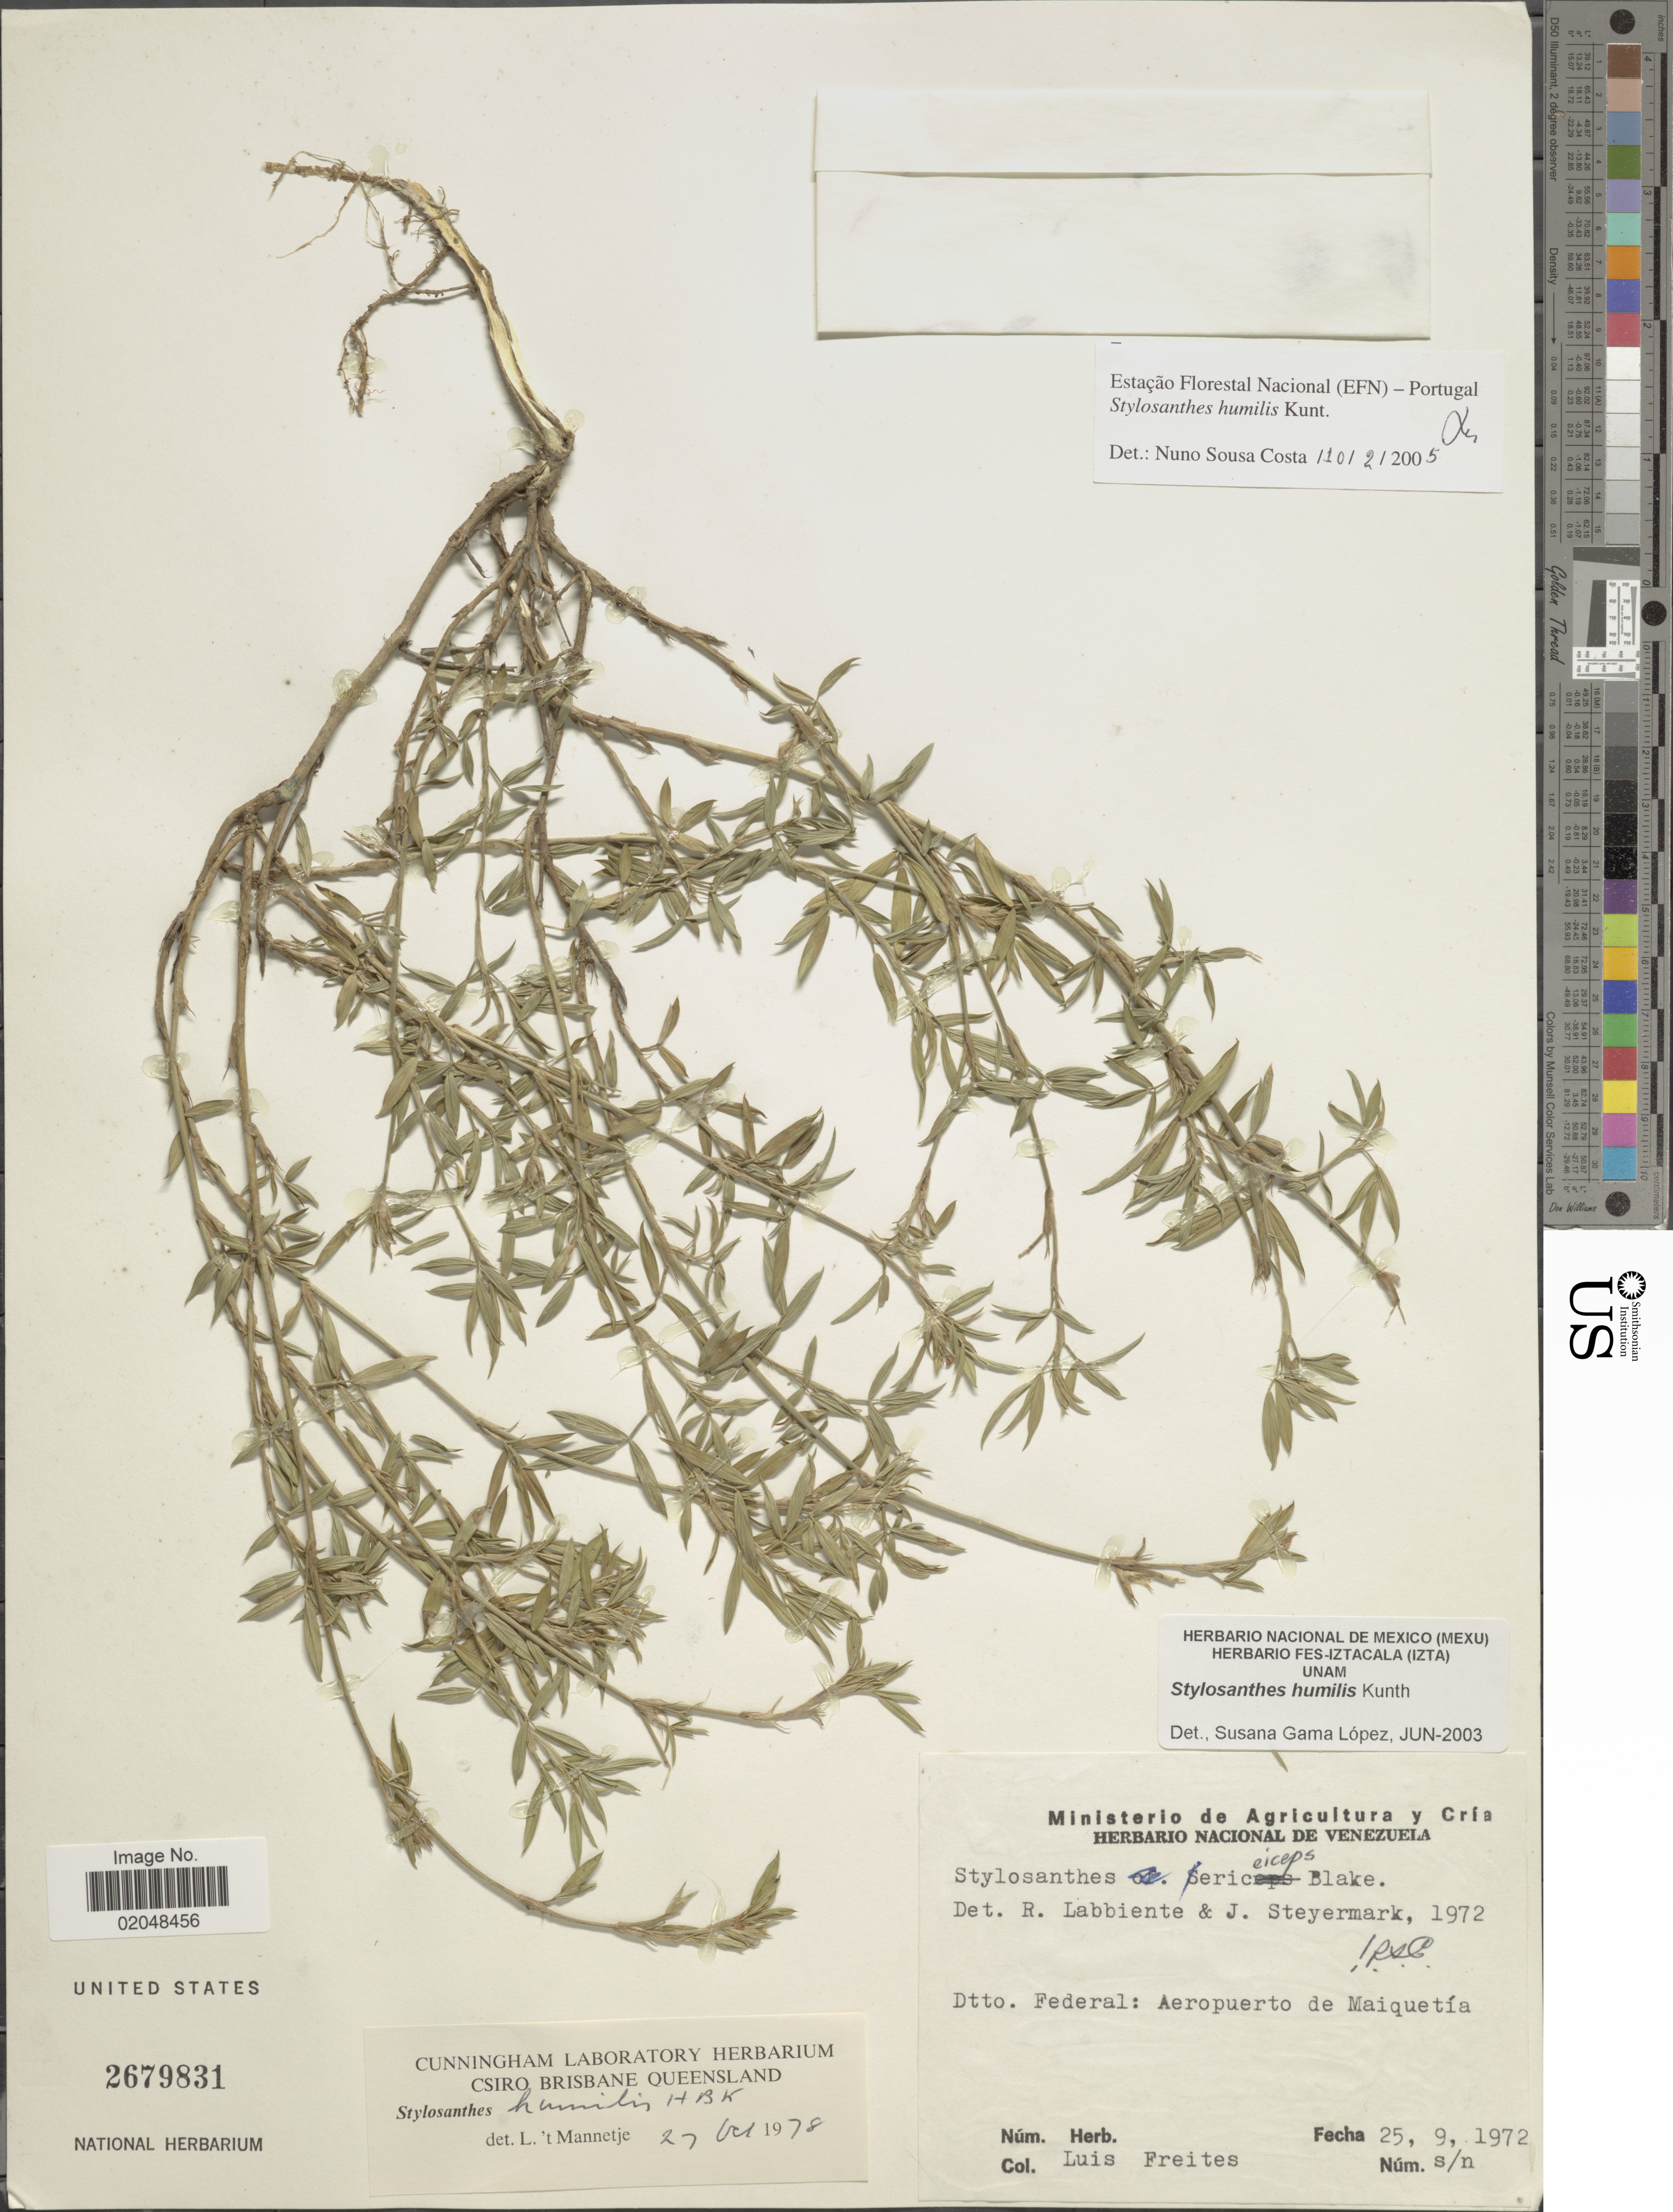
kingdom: Plantae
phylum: Tracheophyta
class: Magnoliopsida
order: Fabales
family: Fabaceae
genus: Stylosanthes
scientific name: Stylosanthes humilis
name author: Kunth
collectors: L. Freites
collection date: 1972-09-25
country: Venezuela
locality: Aeropuerto de Maiquetia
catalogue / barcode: US 2679831